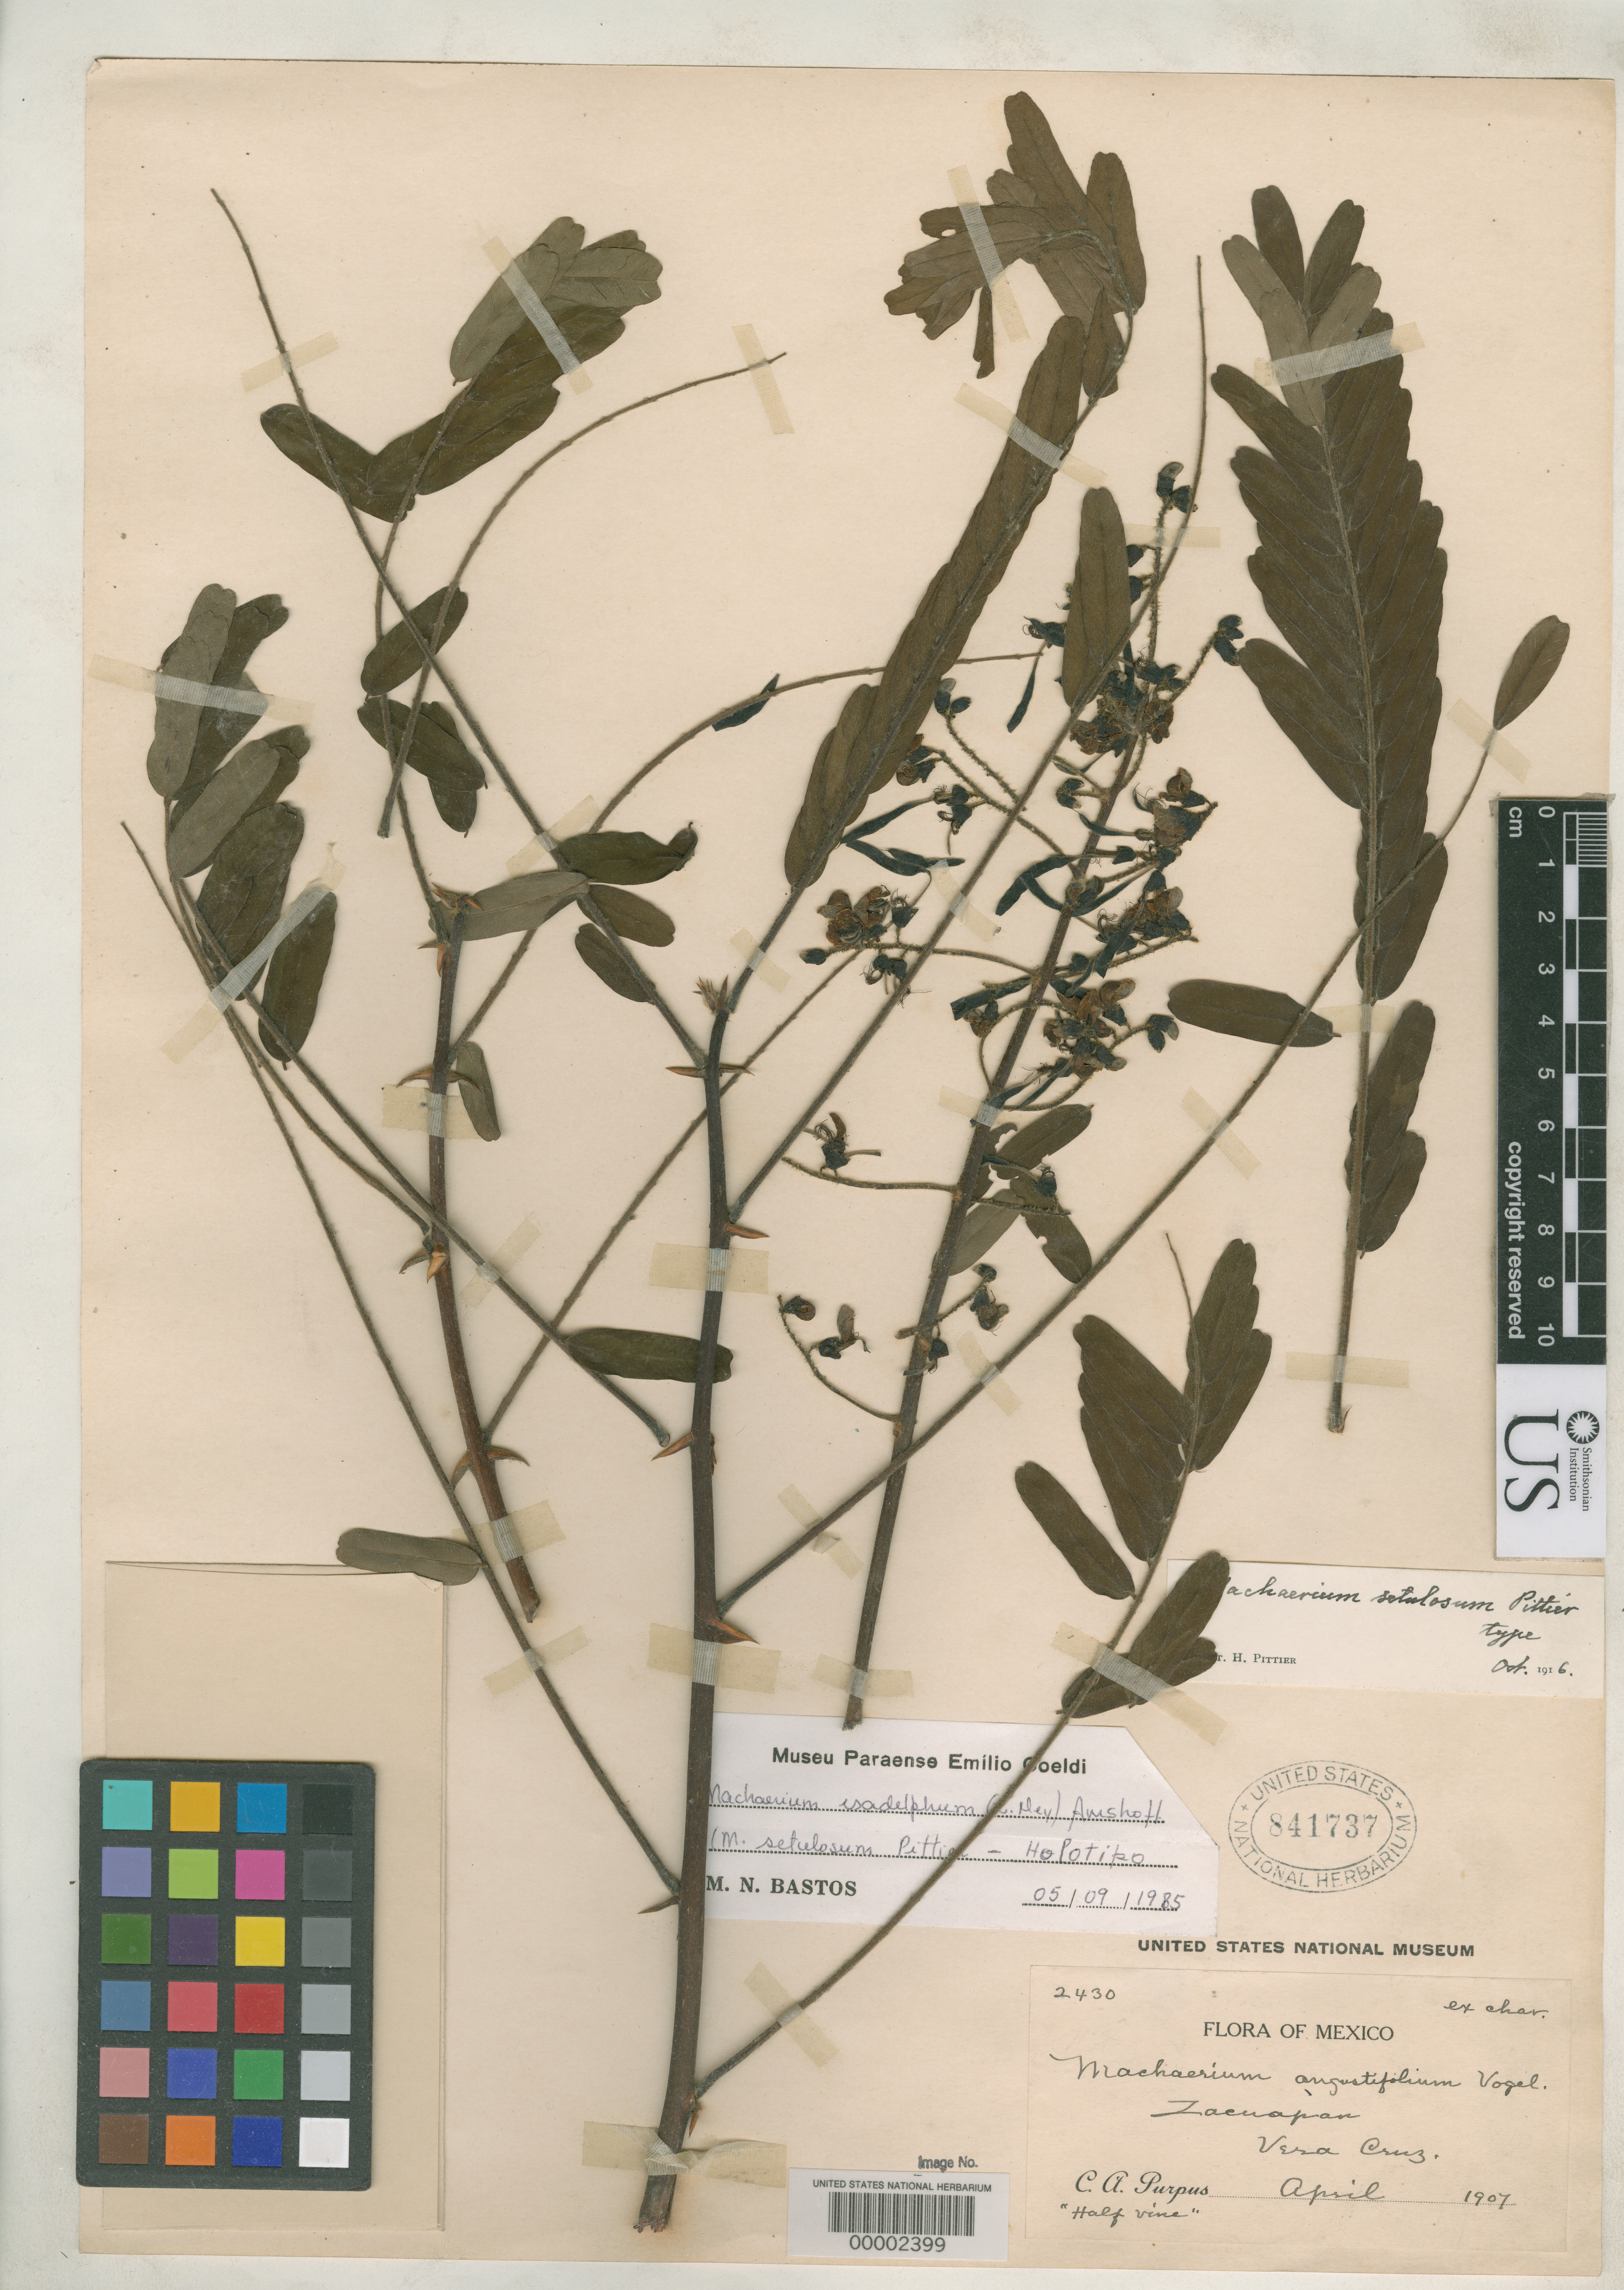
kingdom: Plantae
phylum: Tracheophyta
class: Magnoliopsida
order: Fabales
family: Fabaceae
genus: Machaerium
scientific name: Machaerium setulosum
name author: Pittier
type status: Holotype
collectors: C. A. Purpus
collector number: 2430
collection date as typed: Apr 1907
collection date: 1907-04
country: Mexico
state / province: Veracruz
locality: Zacuapan.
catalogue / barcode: US 841737